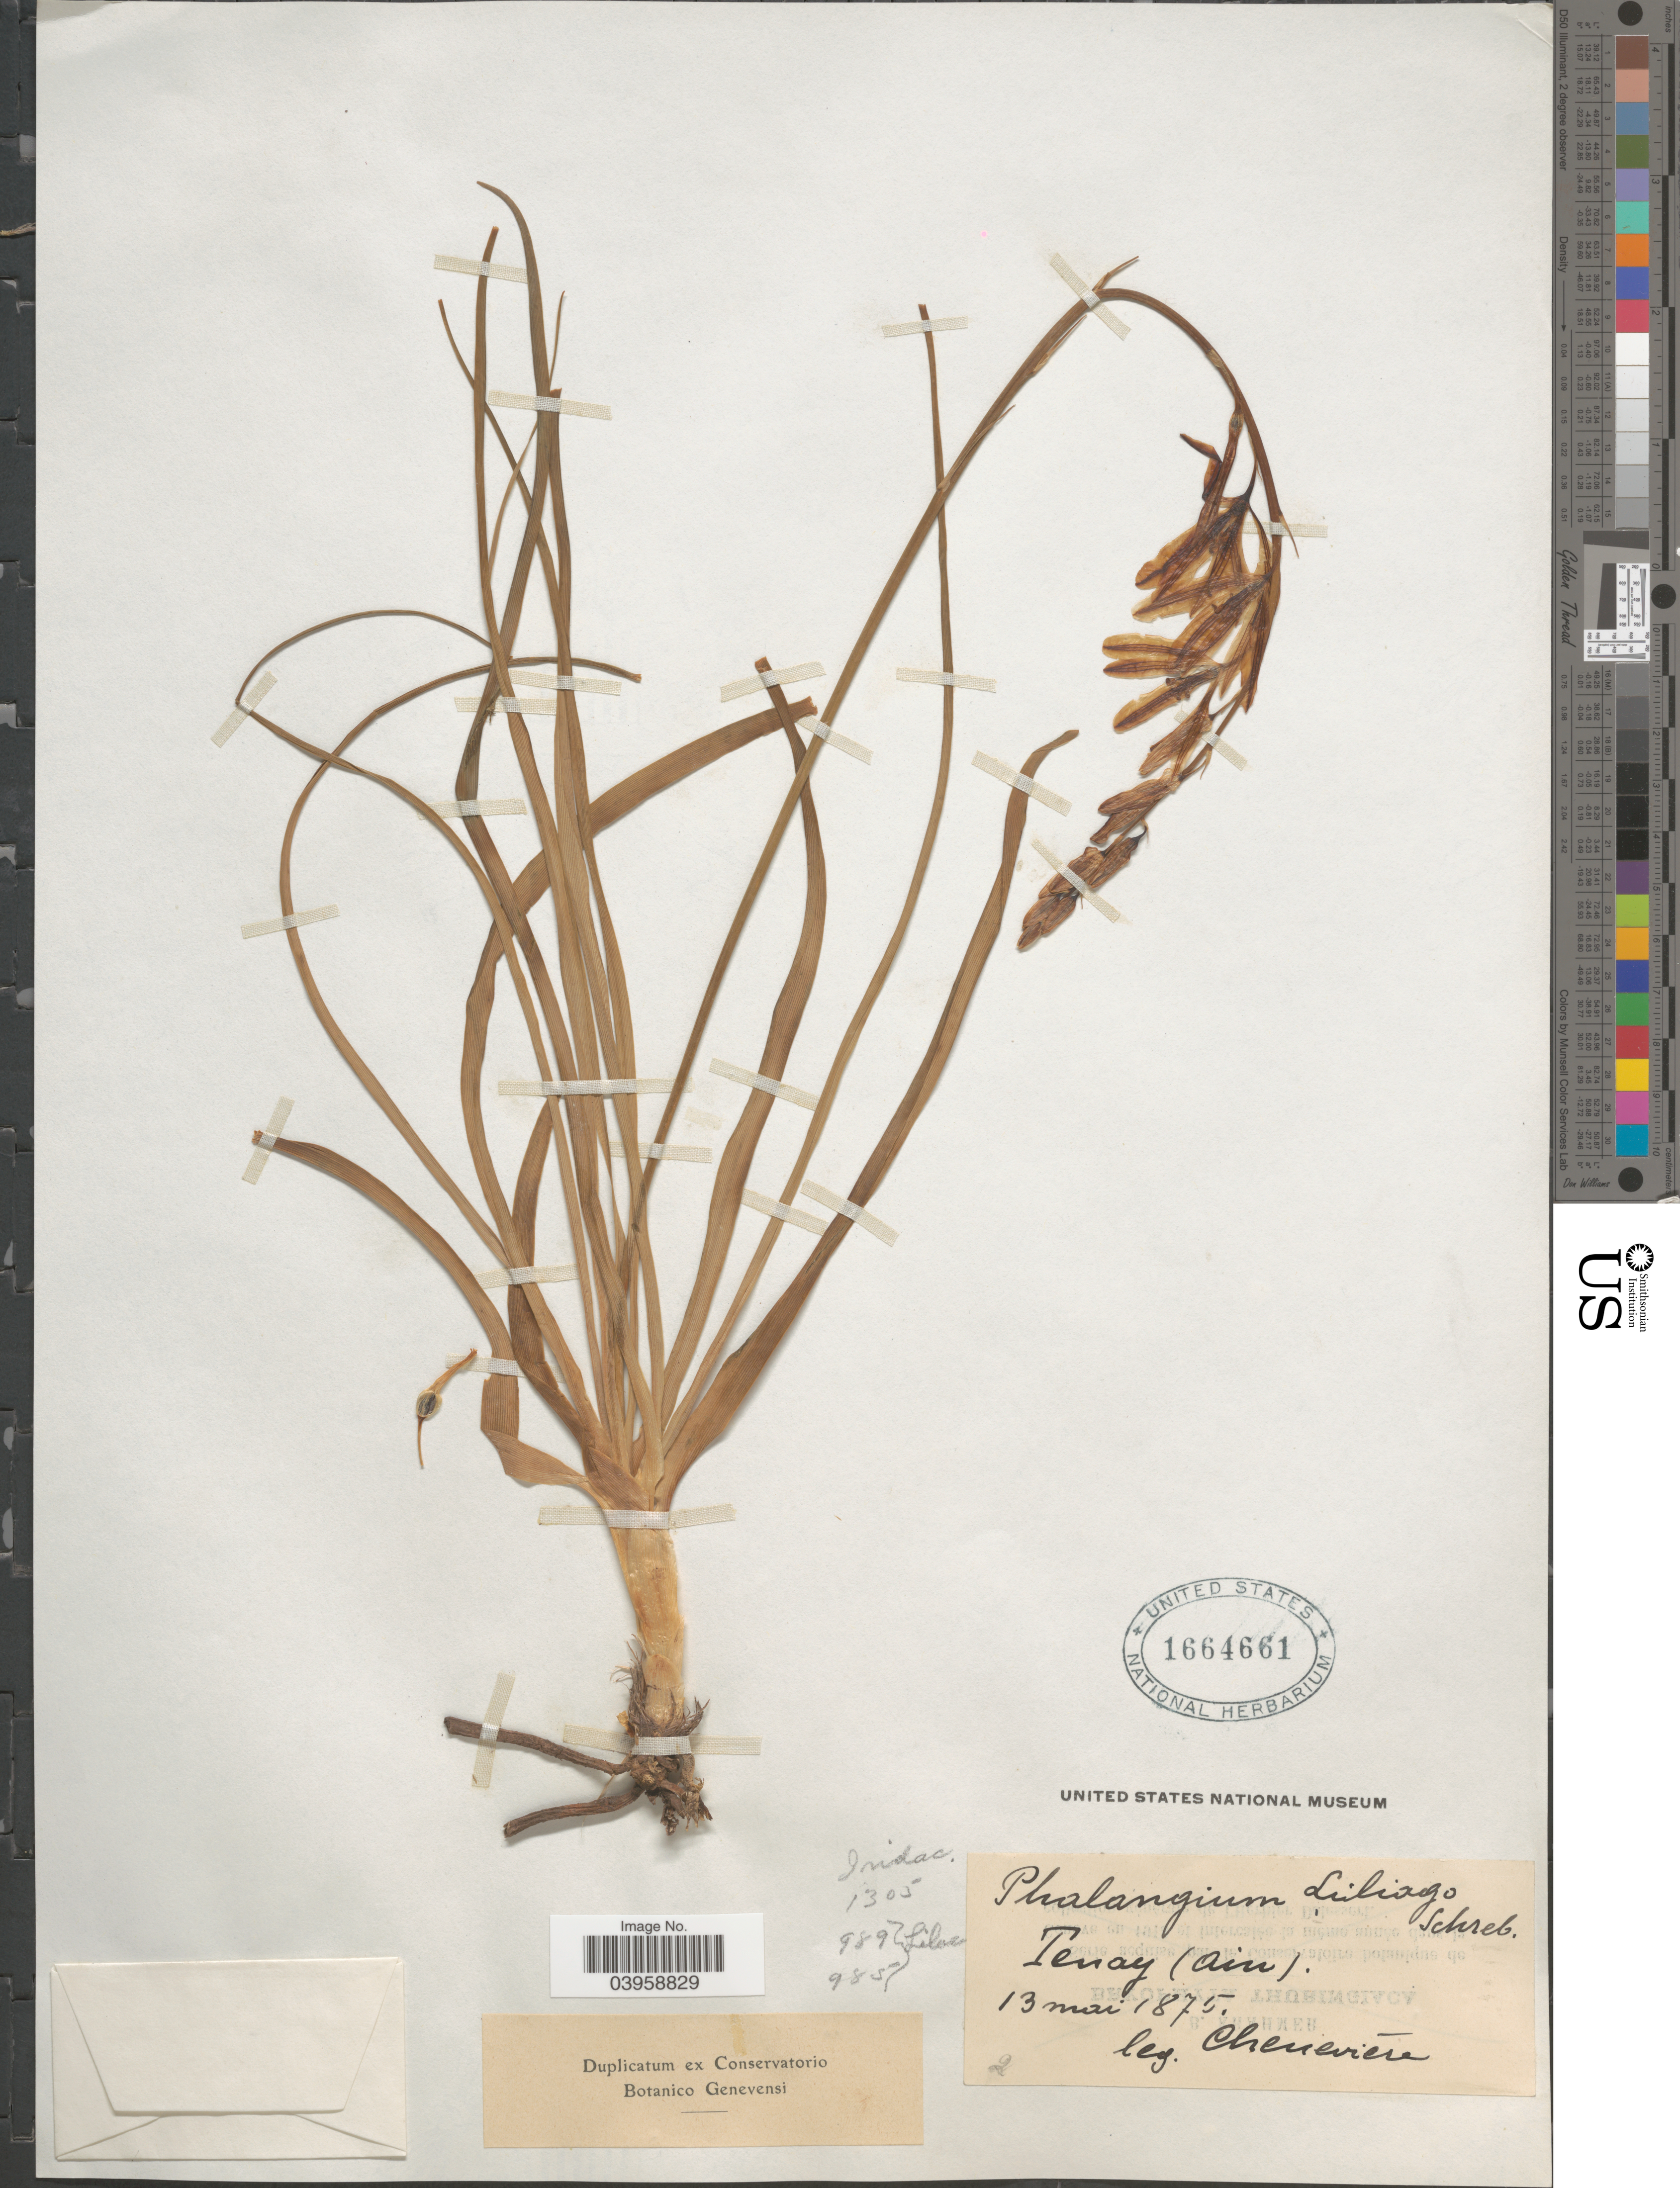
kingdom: Plantae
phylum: Tracheophyta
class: Liliopsida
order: Asparagales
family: Asparagaceae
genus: Anthericum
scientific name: Anthericum liliago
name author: L.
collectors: Chenevière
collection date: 1875-05-13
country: France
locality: Tenay (Ain).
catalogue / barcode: US 1664661